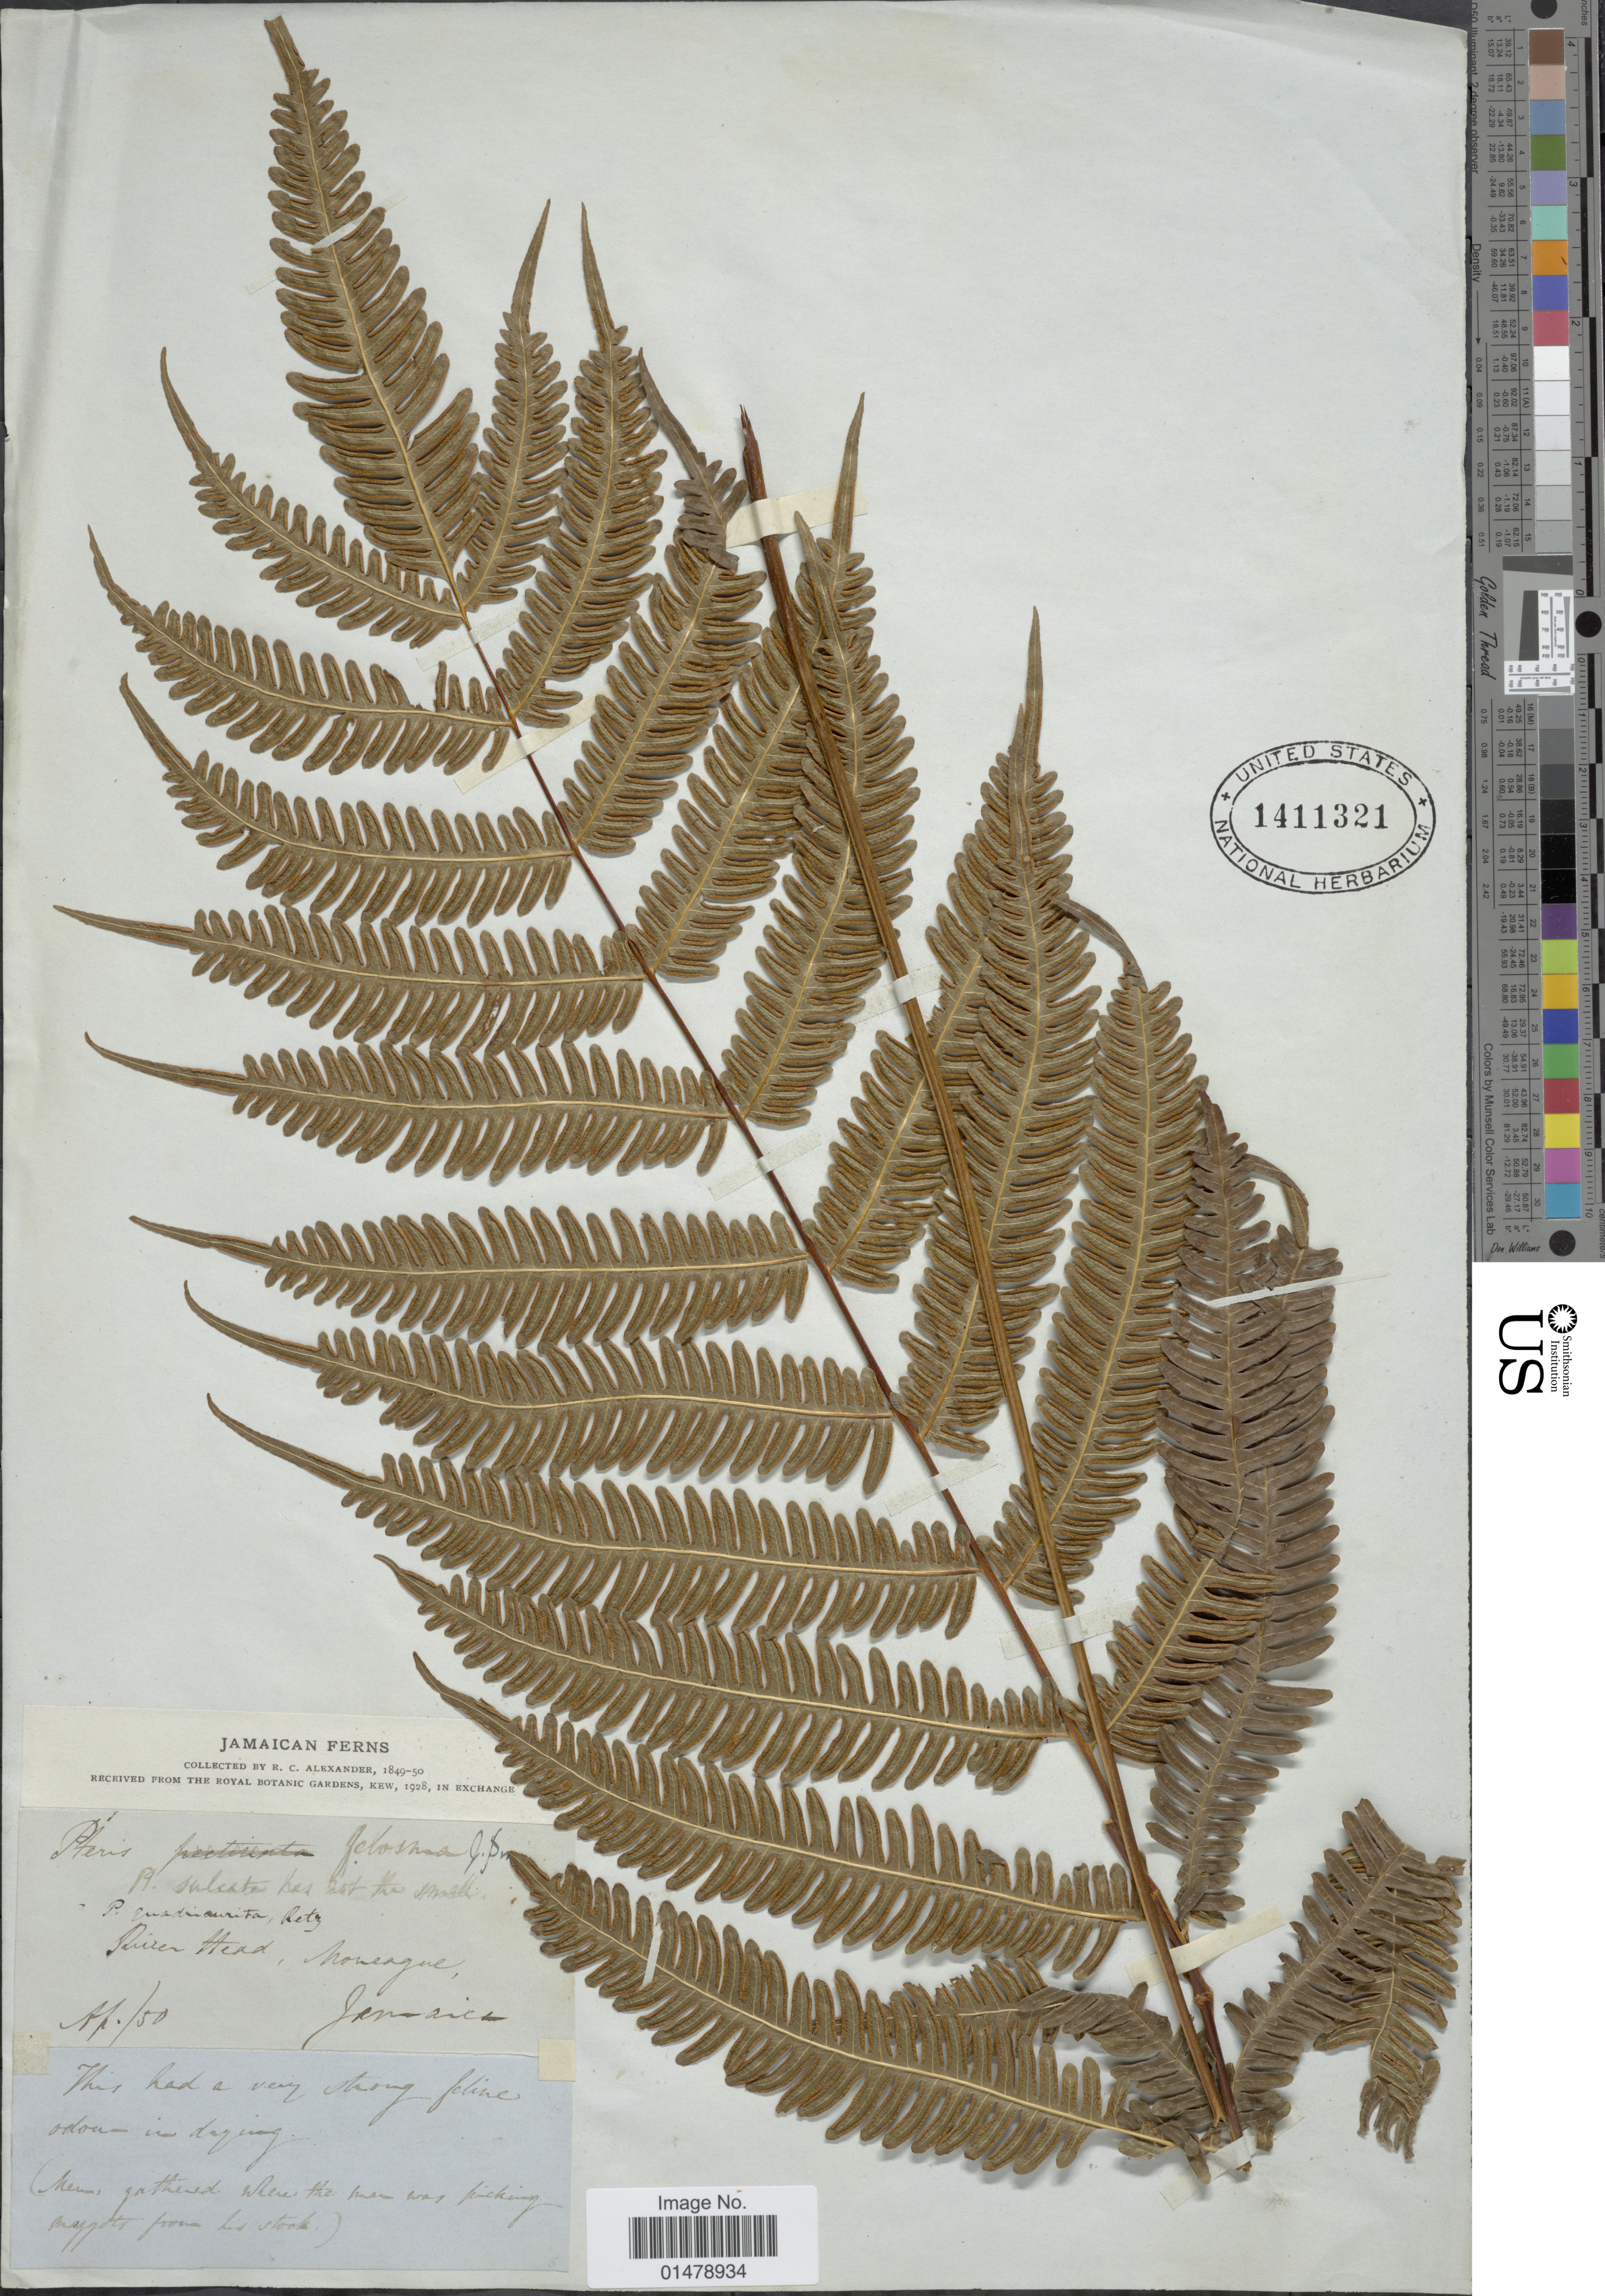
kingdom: Plantae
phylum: Tracheophyta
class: Polypodiopsida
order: Polypodiales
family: Pteridaceae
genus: Pteris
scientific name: Pteris quadriaurita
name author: Retz.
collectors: R. C. Alexander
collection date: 1950-04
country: Jamaica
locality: River Head, Moneague.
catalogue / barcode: US 1411321